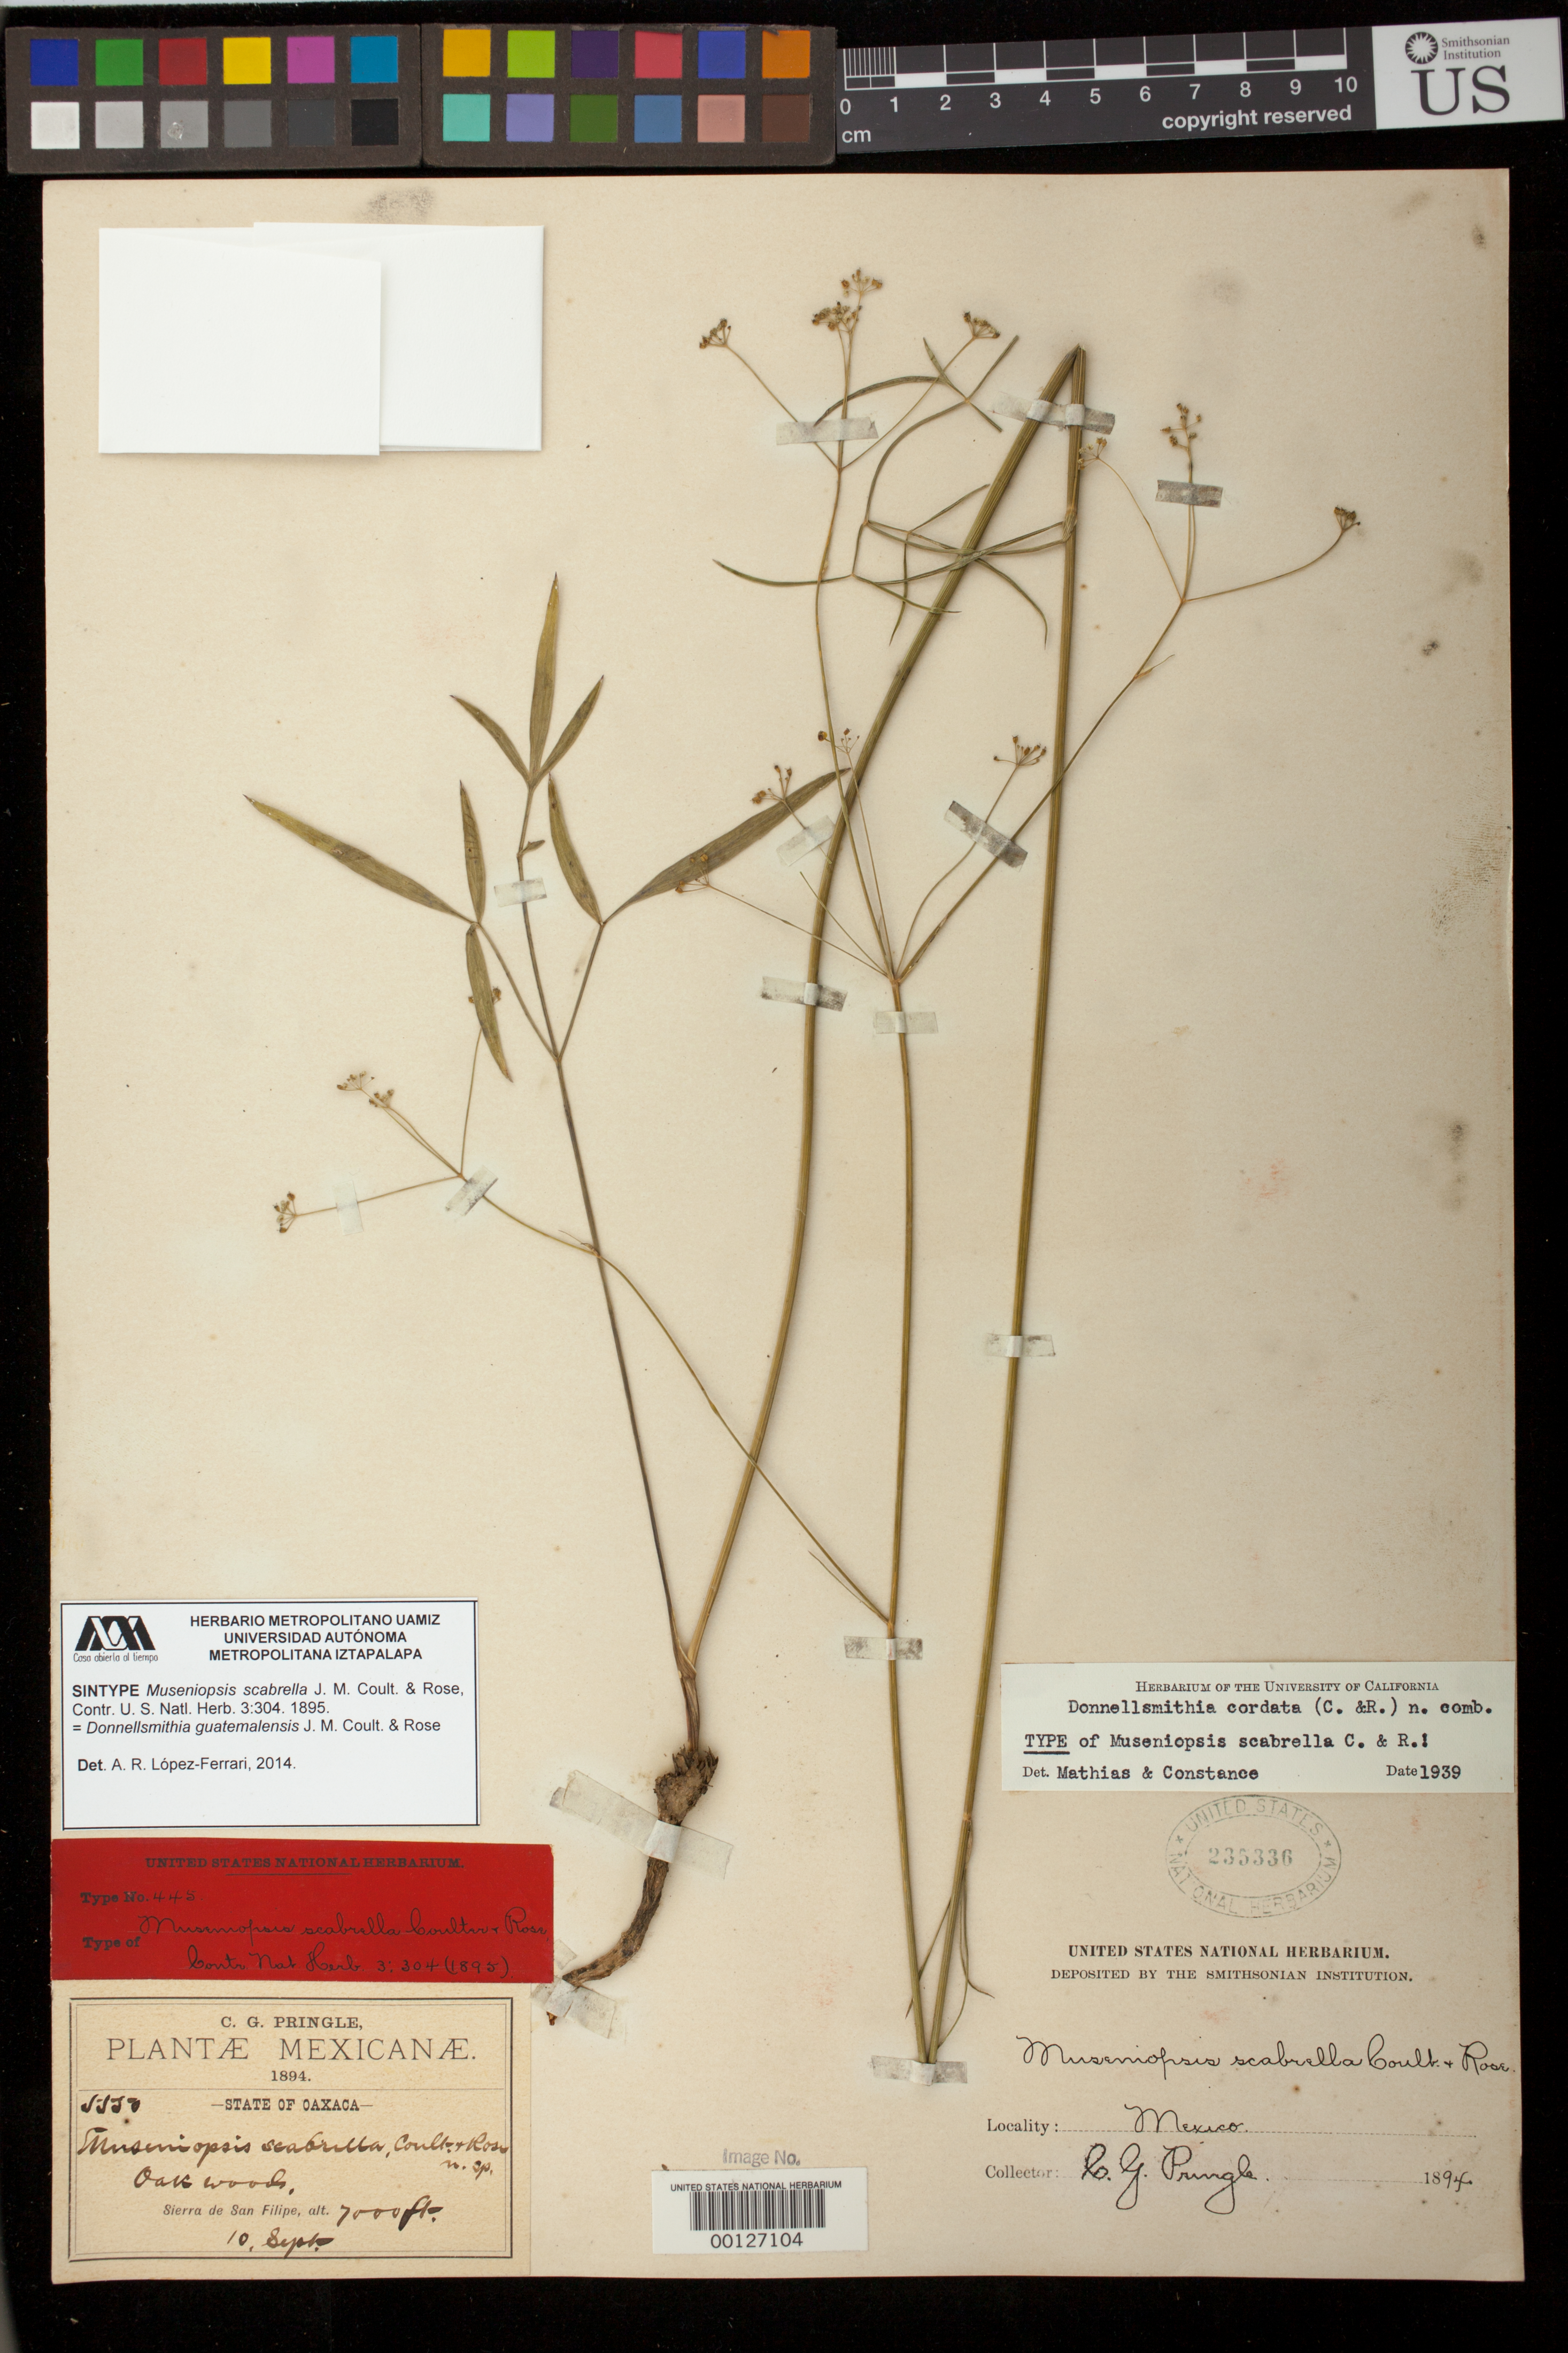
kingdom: Plantae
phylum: Tracheophyta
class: Magnoliopsida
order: Apiales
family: Apiaceae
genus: Museniopsis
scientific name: Museniopsis scabrella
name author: J.M. Coult. & Rose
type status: Syntype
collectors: C. G. Pringle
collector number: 5550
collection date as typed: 10 Sep 1894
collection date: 1894-09-10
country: Mexico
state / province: Oaxaca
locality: Sierra de San Felipe.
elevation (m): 2134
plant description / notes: Protologue cites 2 collections (syntypes); this specimen annotated as "TYPE" by Mathias & Constance (1939)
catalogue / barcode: US 235336